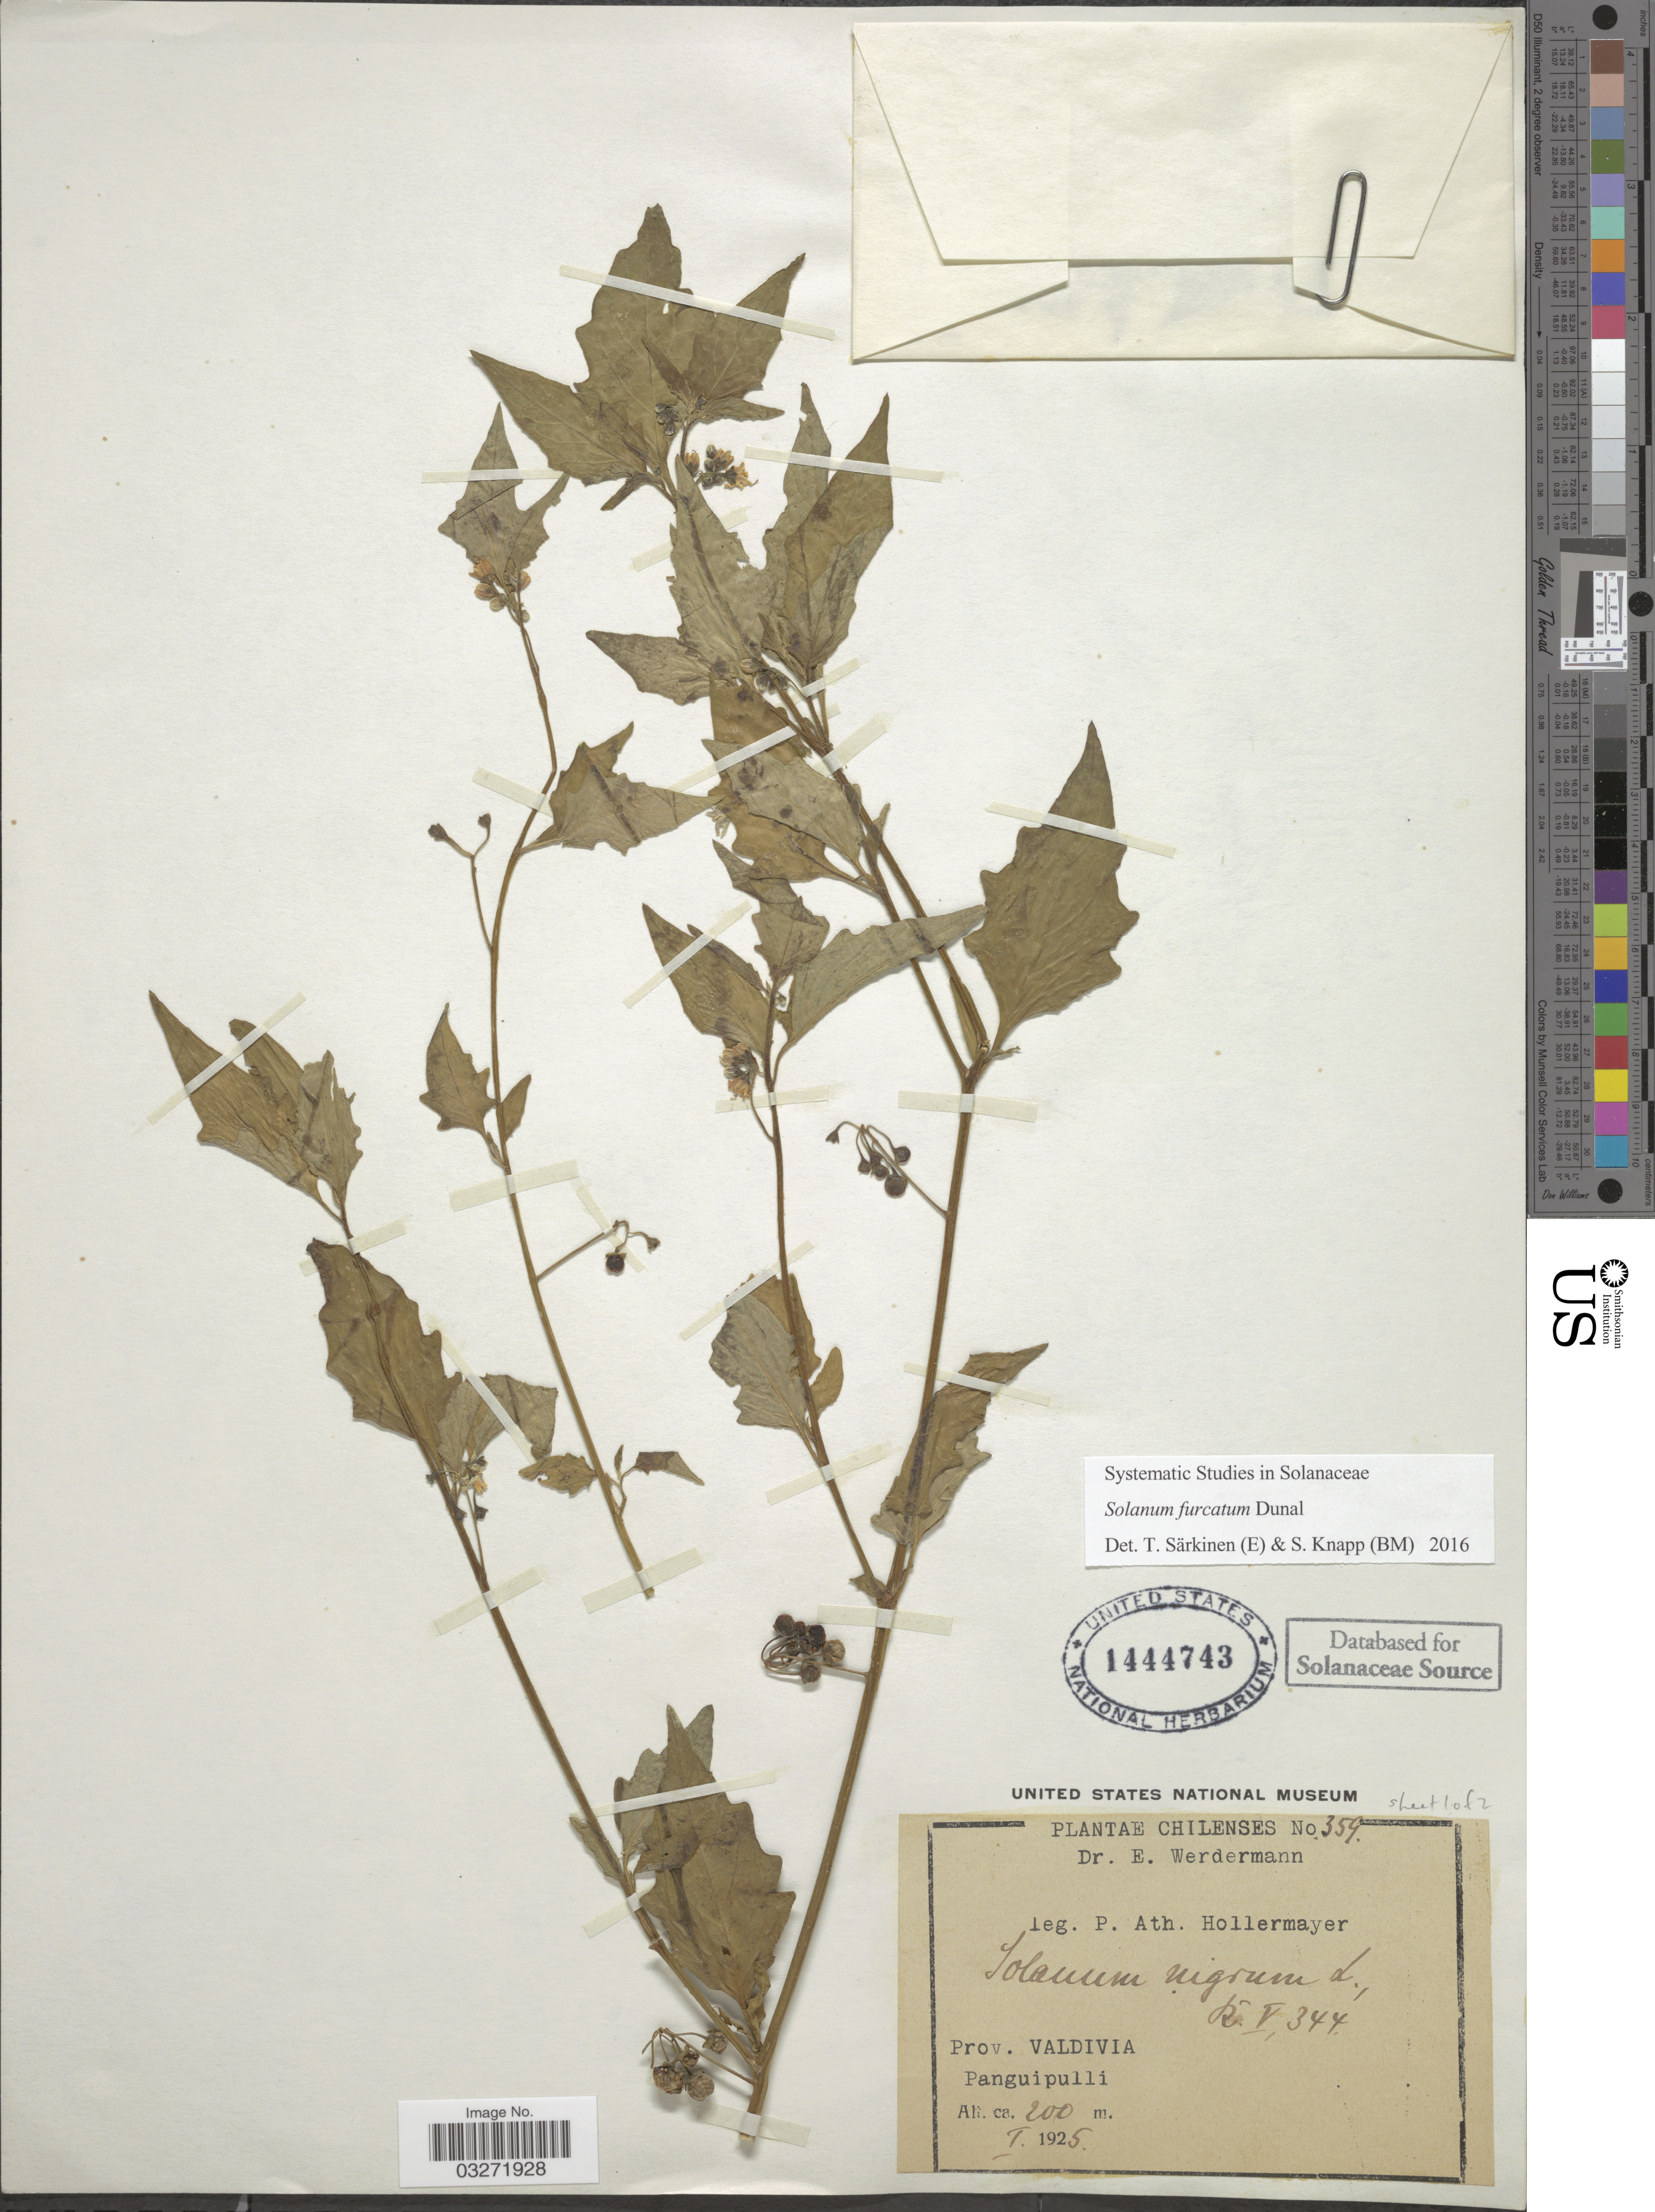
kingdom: Plantae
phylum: Tracheophyta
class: Magnoliopsida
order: Solanales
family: Solanaceae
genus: Solanum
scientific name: Solanum furcatum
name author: Dunal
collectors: P. Hollermayer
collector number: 359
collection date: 1925-01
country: Chile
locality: Prov. Valdivia. Panguipulli.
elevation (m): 200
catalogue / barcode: US 1444743